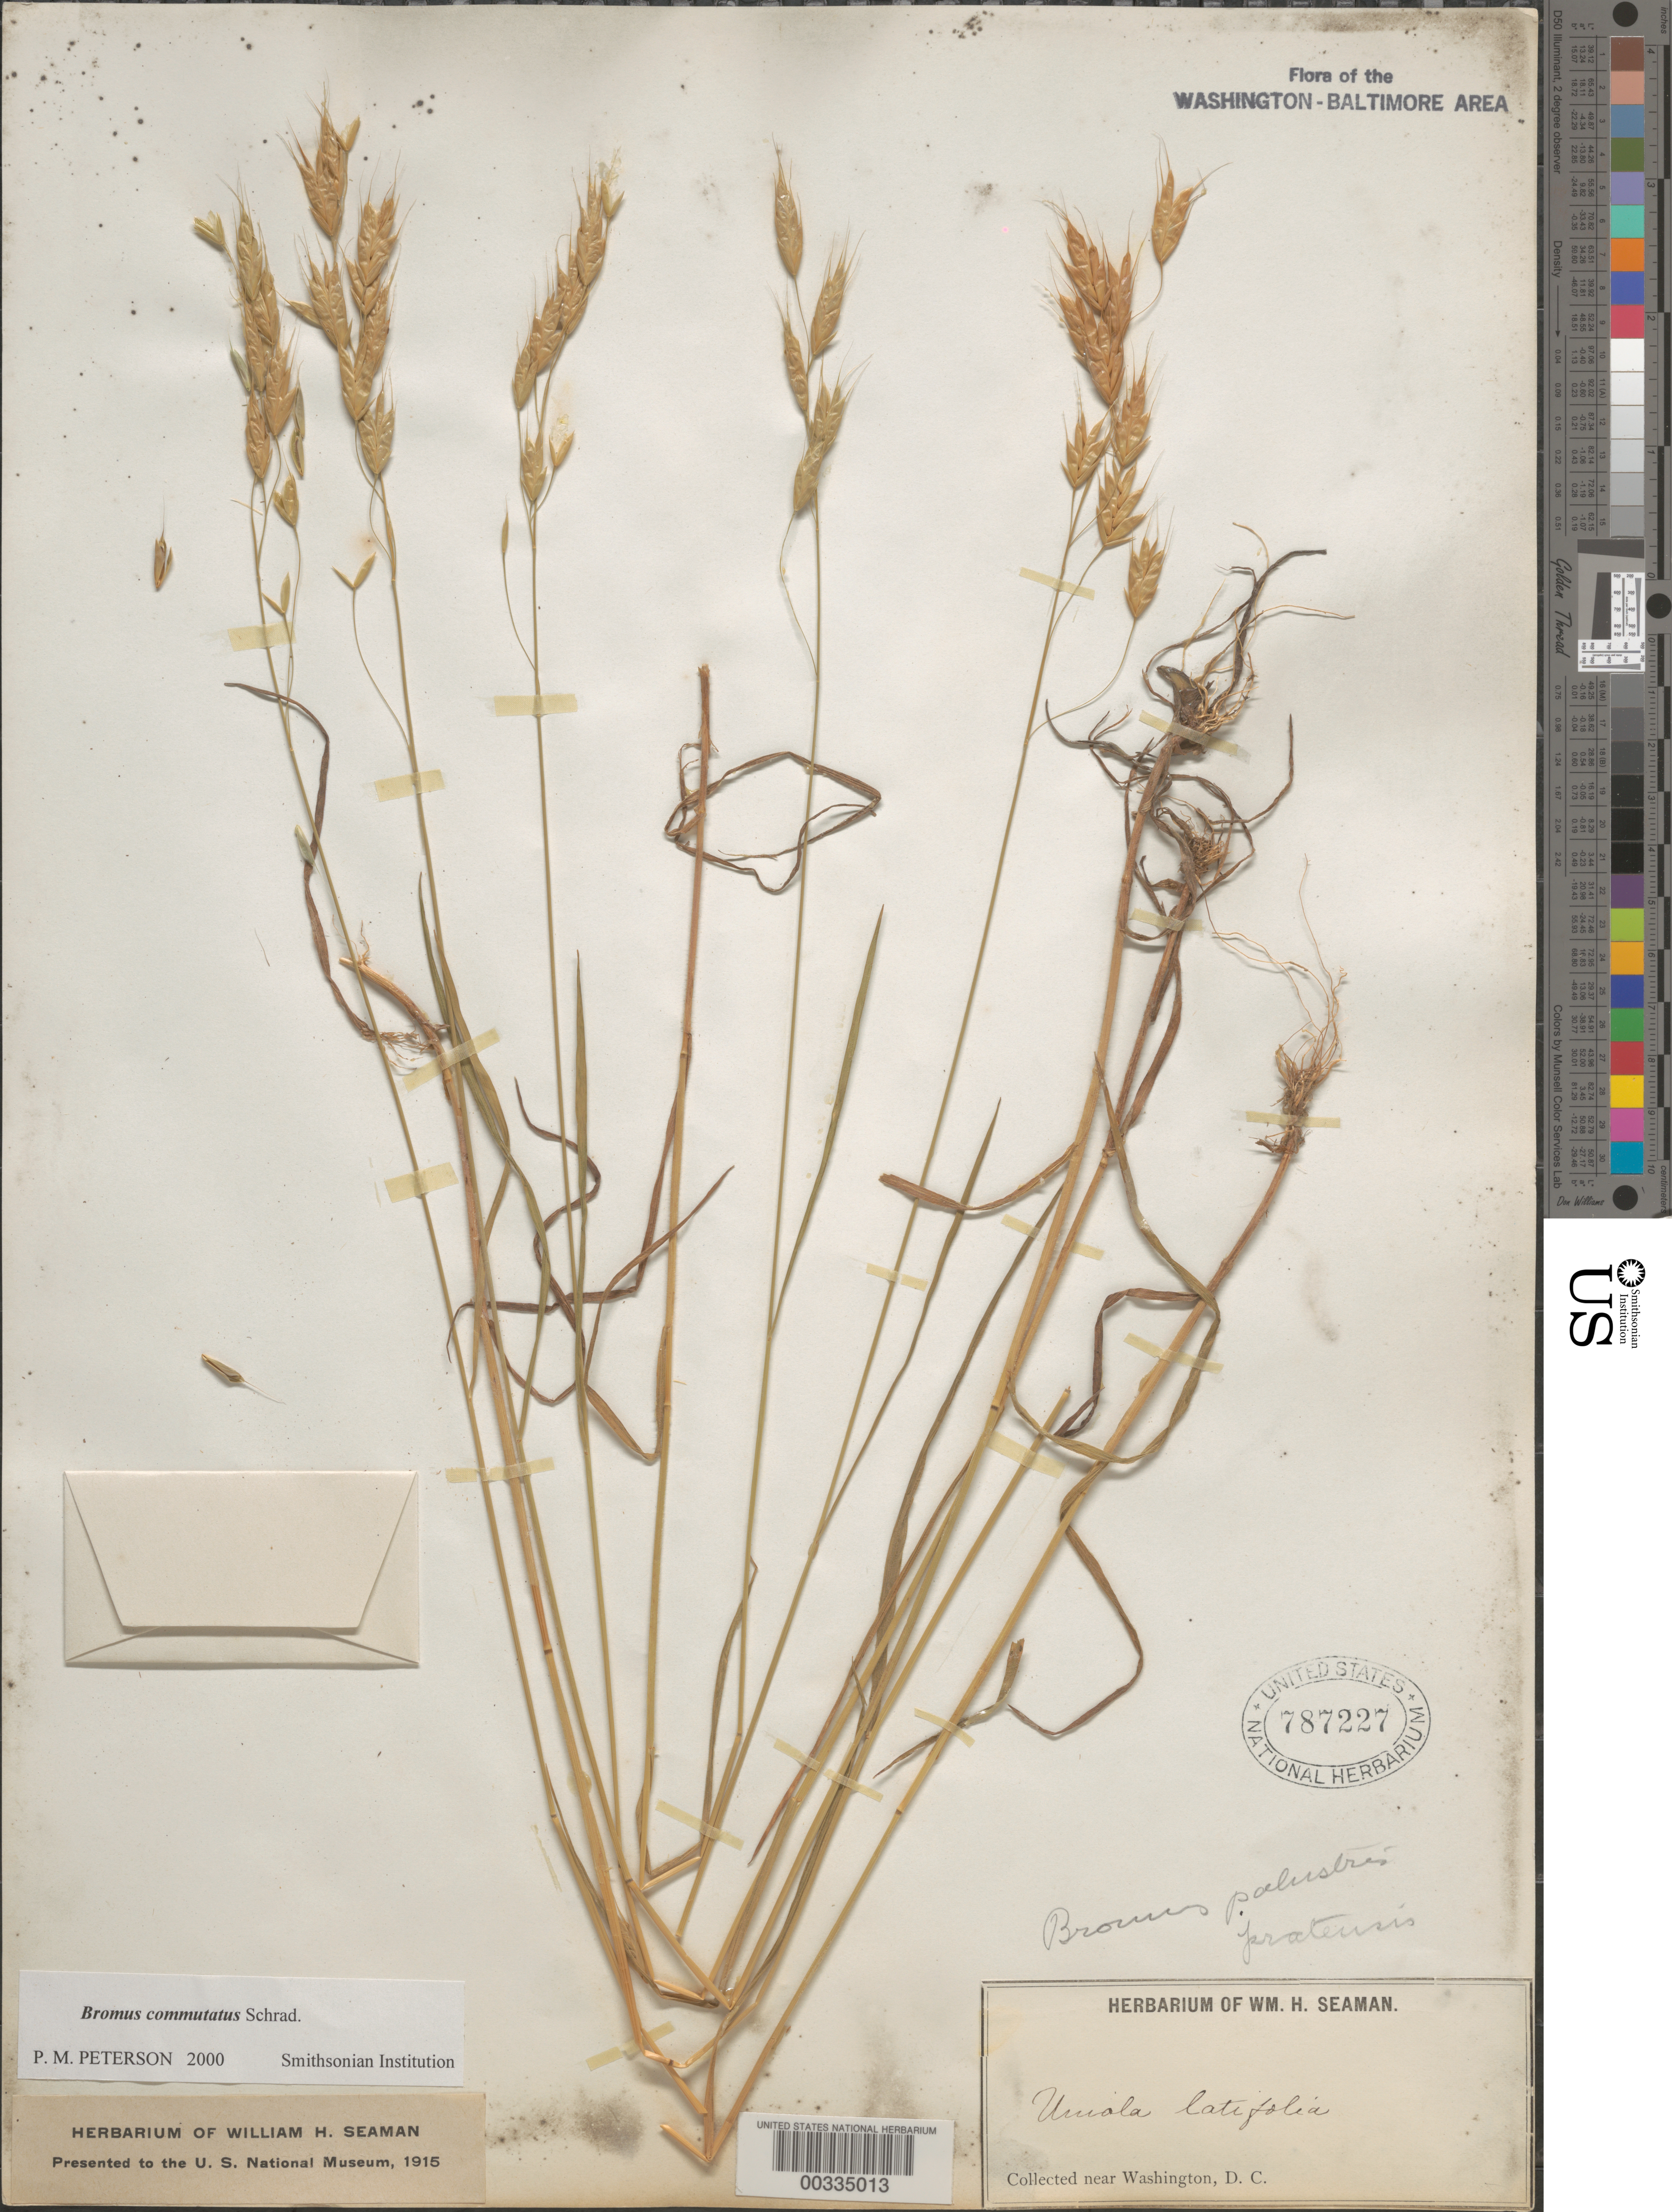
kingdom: Plantae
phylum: Tracheophyta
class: Liliopsida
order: Poales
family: Poaceae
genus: Bromus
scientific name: Bromus commutatus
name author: Schrad.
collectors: W. Seaman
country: United States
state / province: District of Columbia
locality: Near Washington DC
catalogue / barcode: US 787227